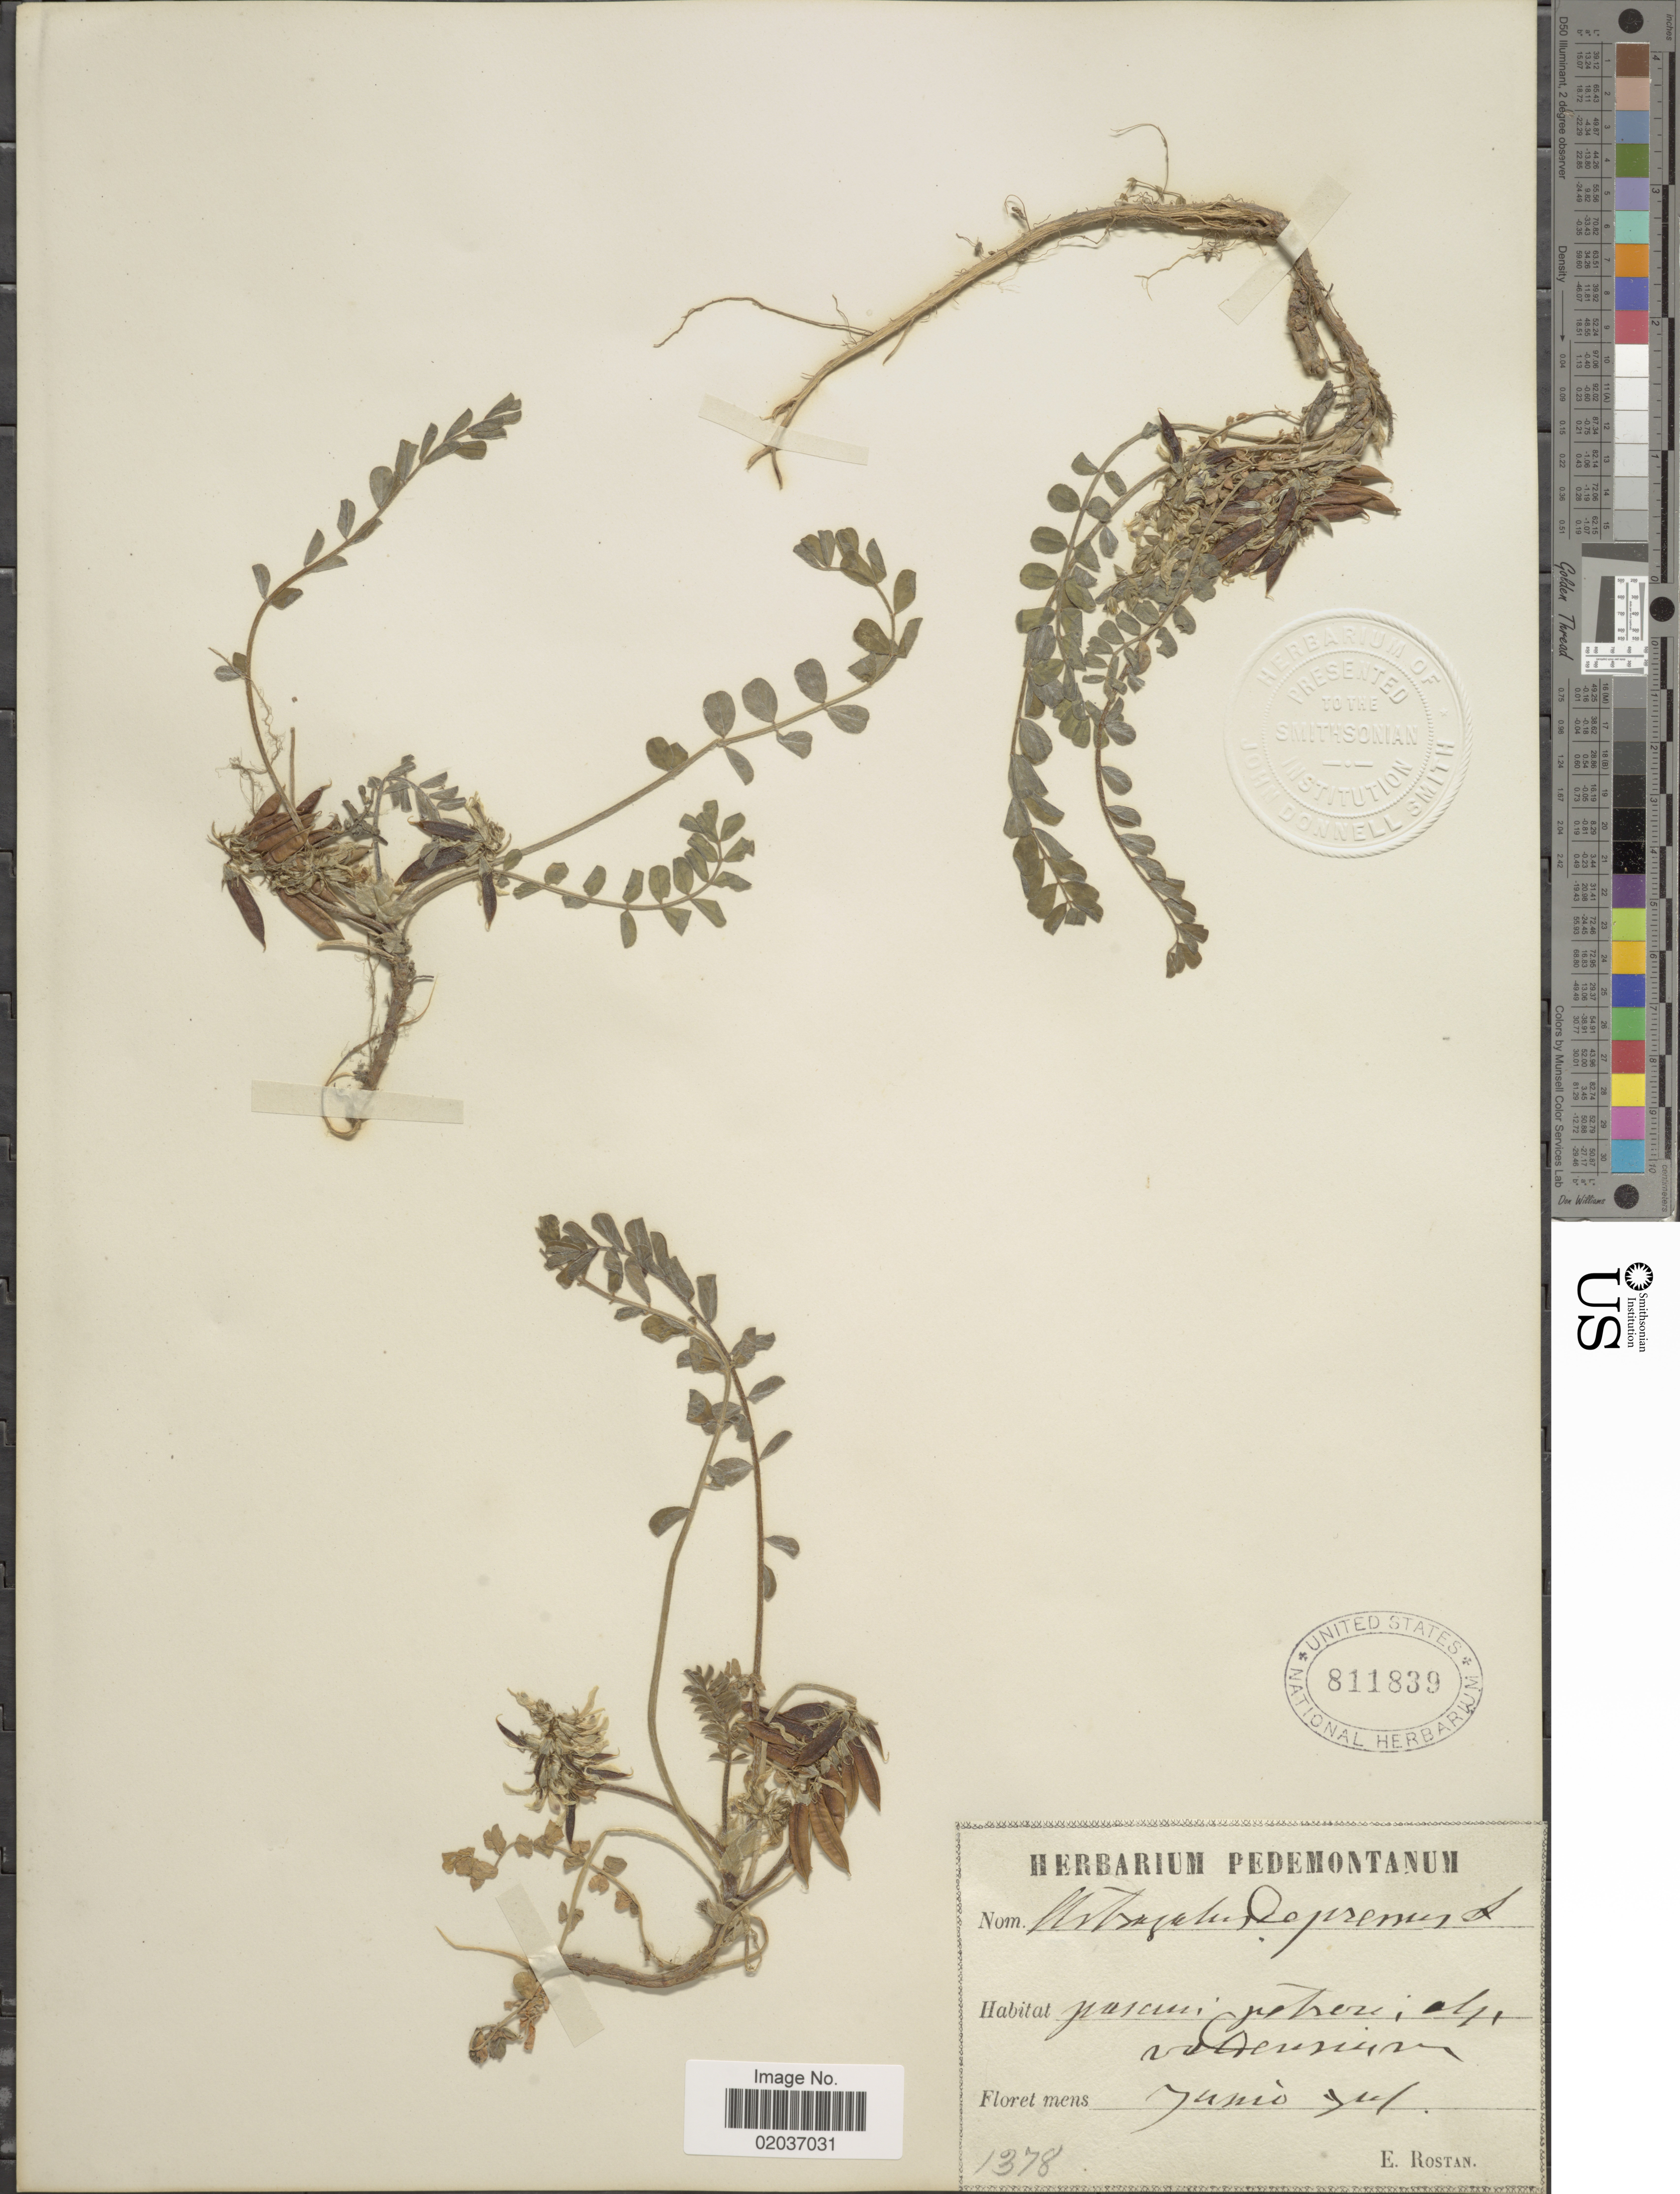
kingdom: Plantae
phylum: Tracheophyta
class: Magnoliopsida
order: Fabales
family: Fabaceae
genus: Astragalus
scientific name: Astragalus depressus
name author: L.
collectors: E. Rostan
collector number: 1378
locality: Pascuis potrero, alp. valdeusium [interpreted]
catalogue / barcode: US 811839